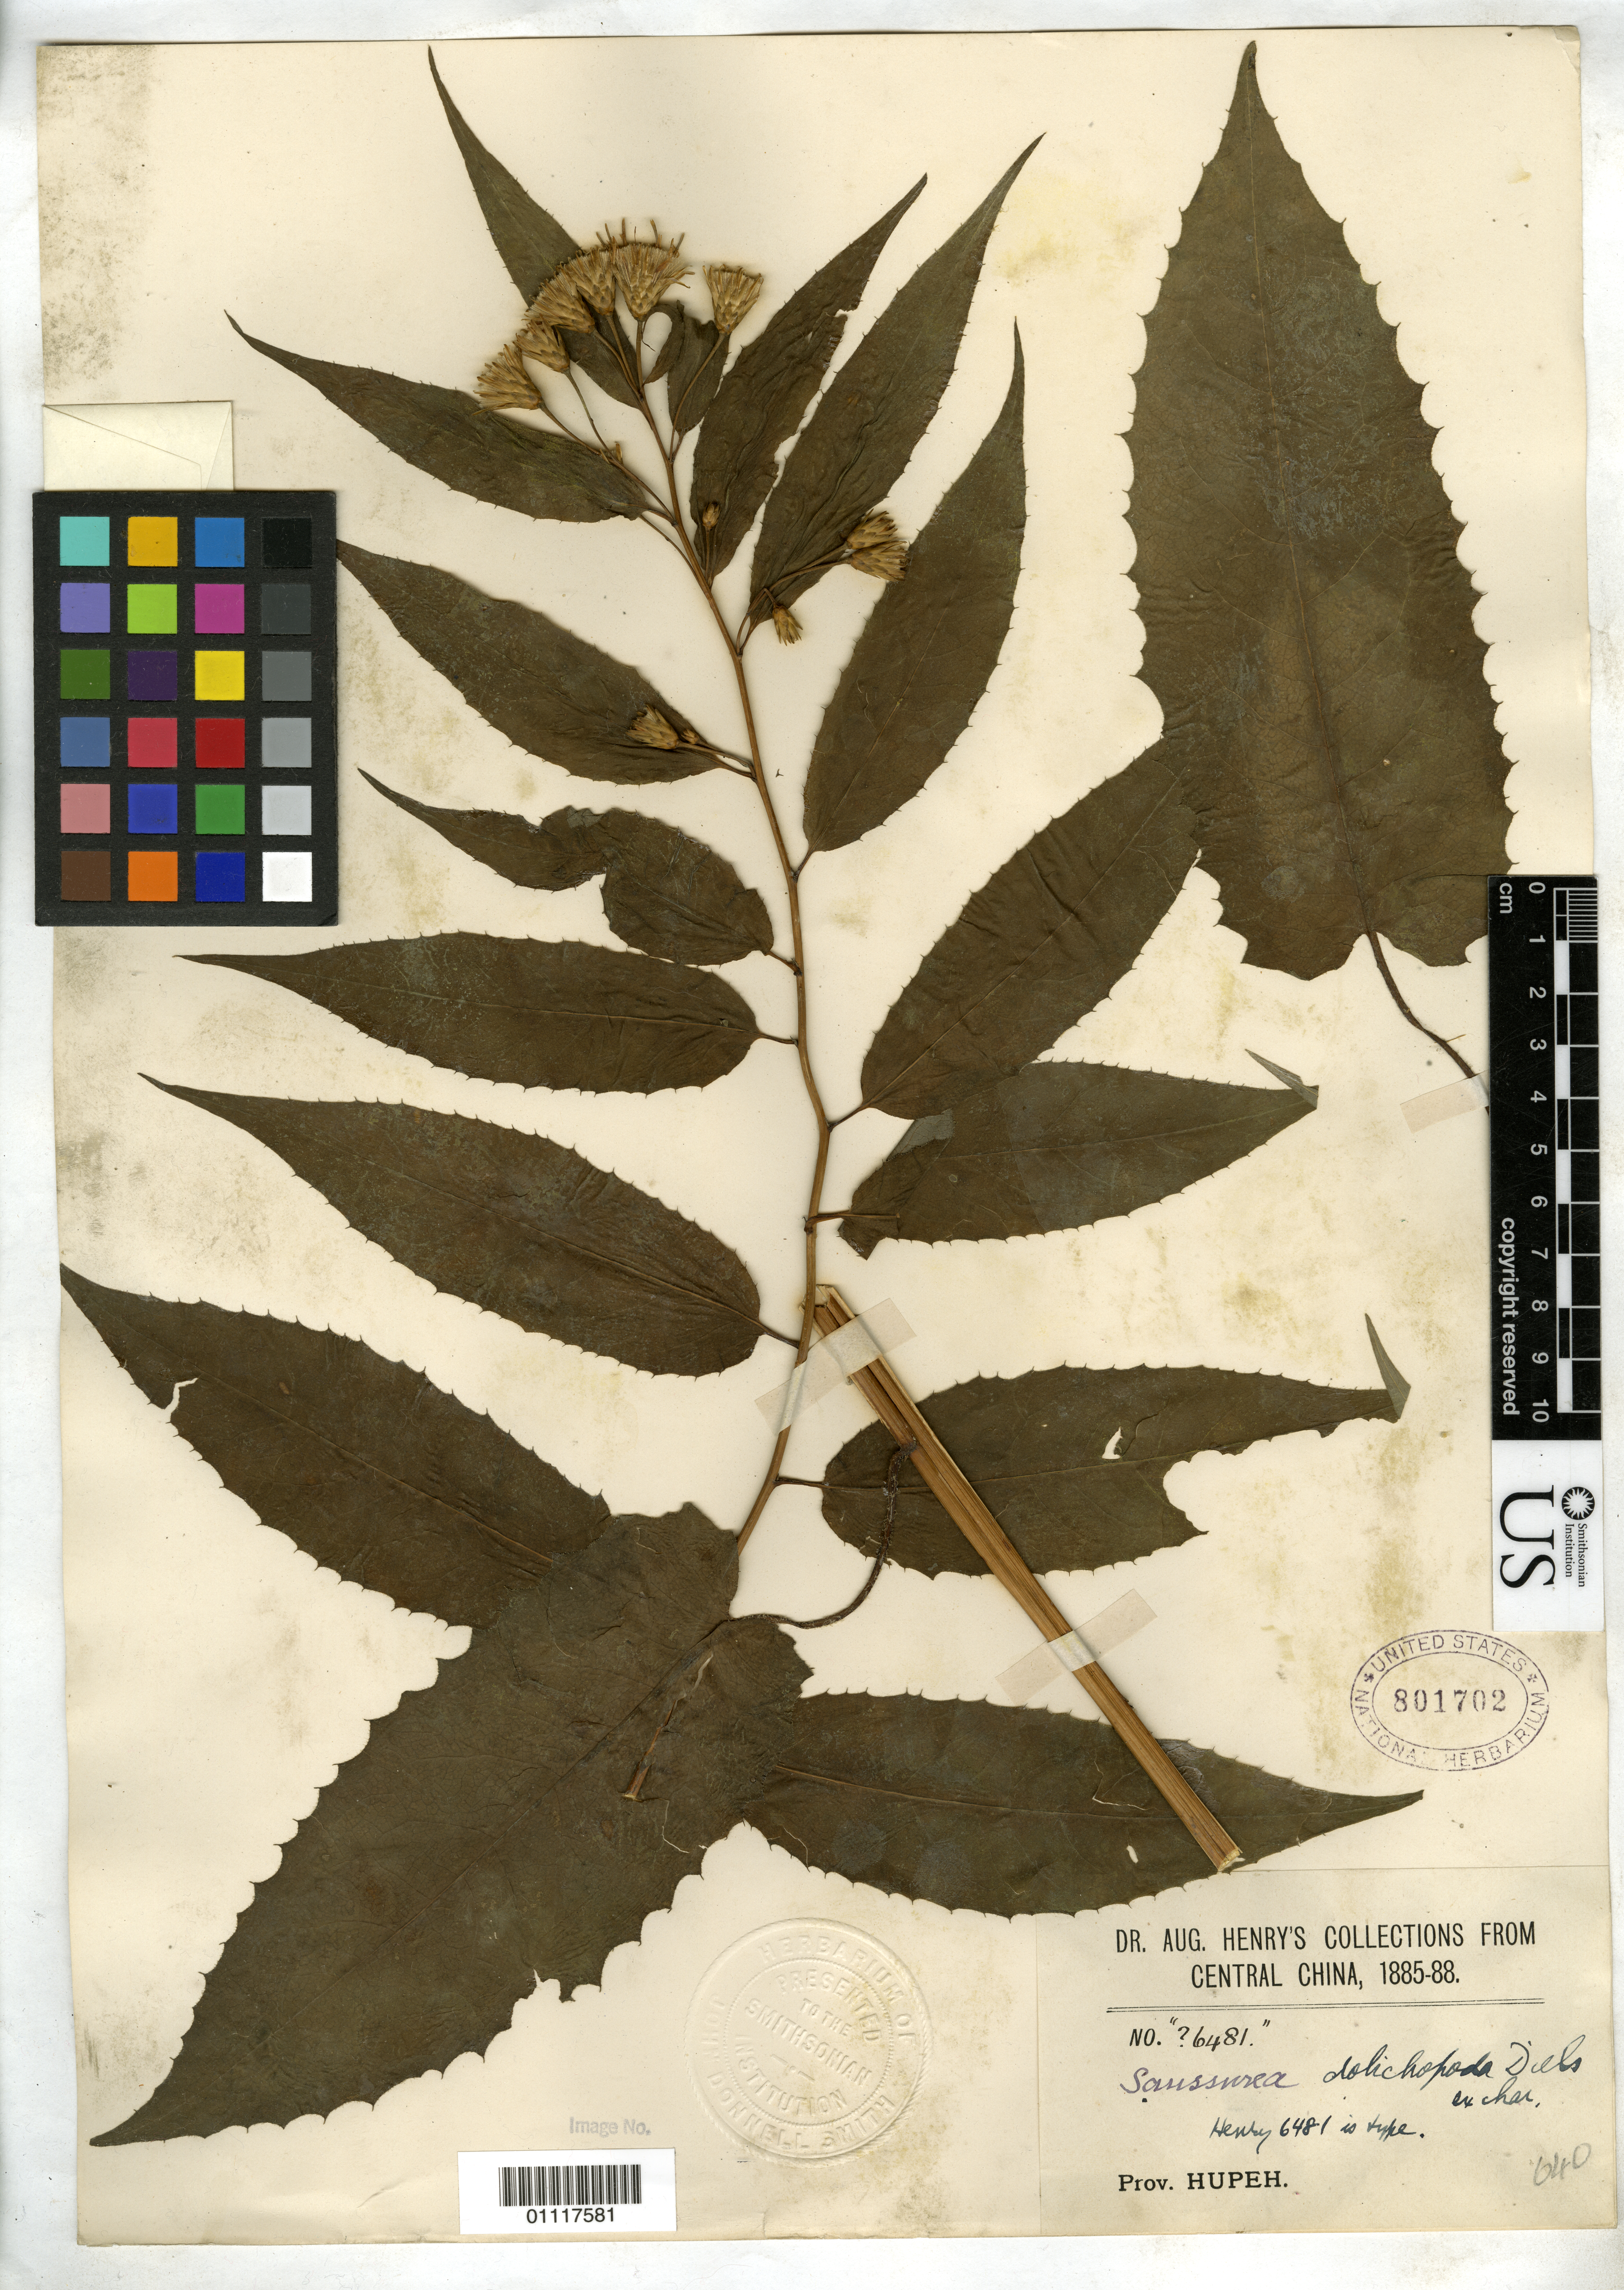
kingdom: Plantae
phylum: Tracheophyta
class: Magnoliopsida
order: Asterales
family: Asteraceae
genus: Saussurea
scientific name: Saussurea dolichopoda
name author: Diels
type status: Type Collection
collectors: A. Henry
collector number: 6481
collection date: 1885/1888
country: China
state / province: Hubei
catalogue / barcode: US 801702